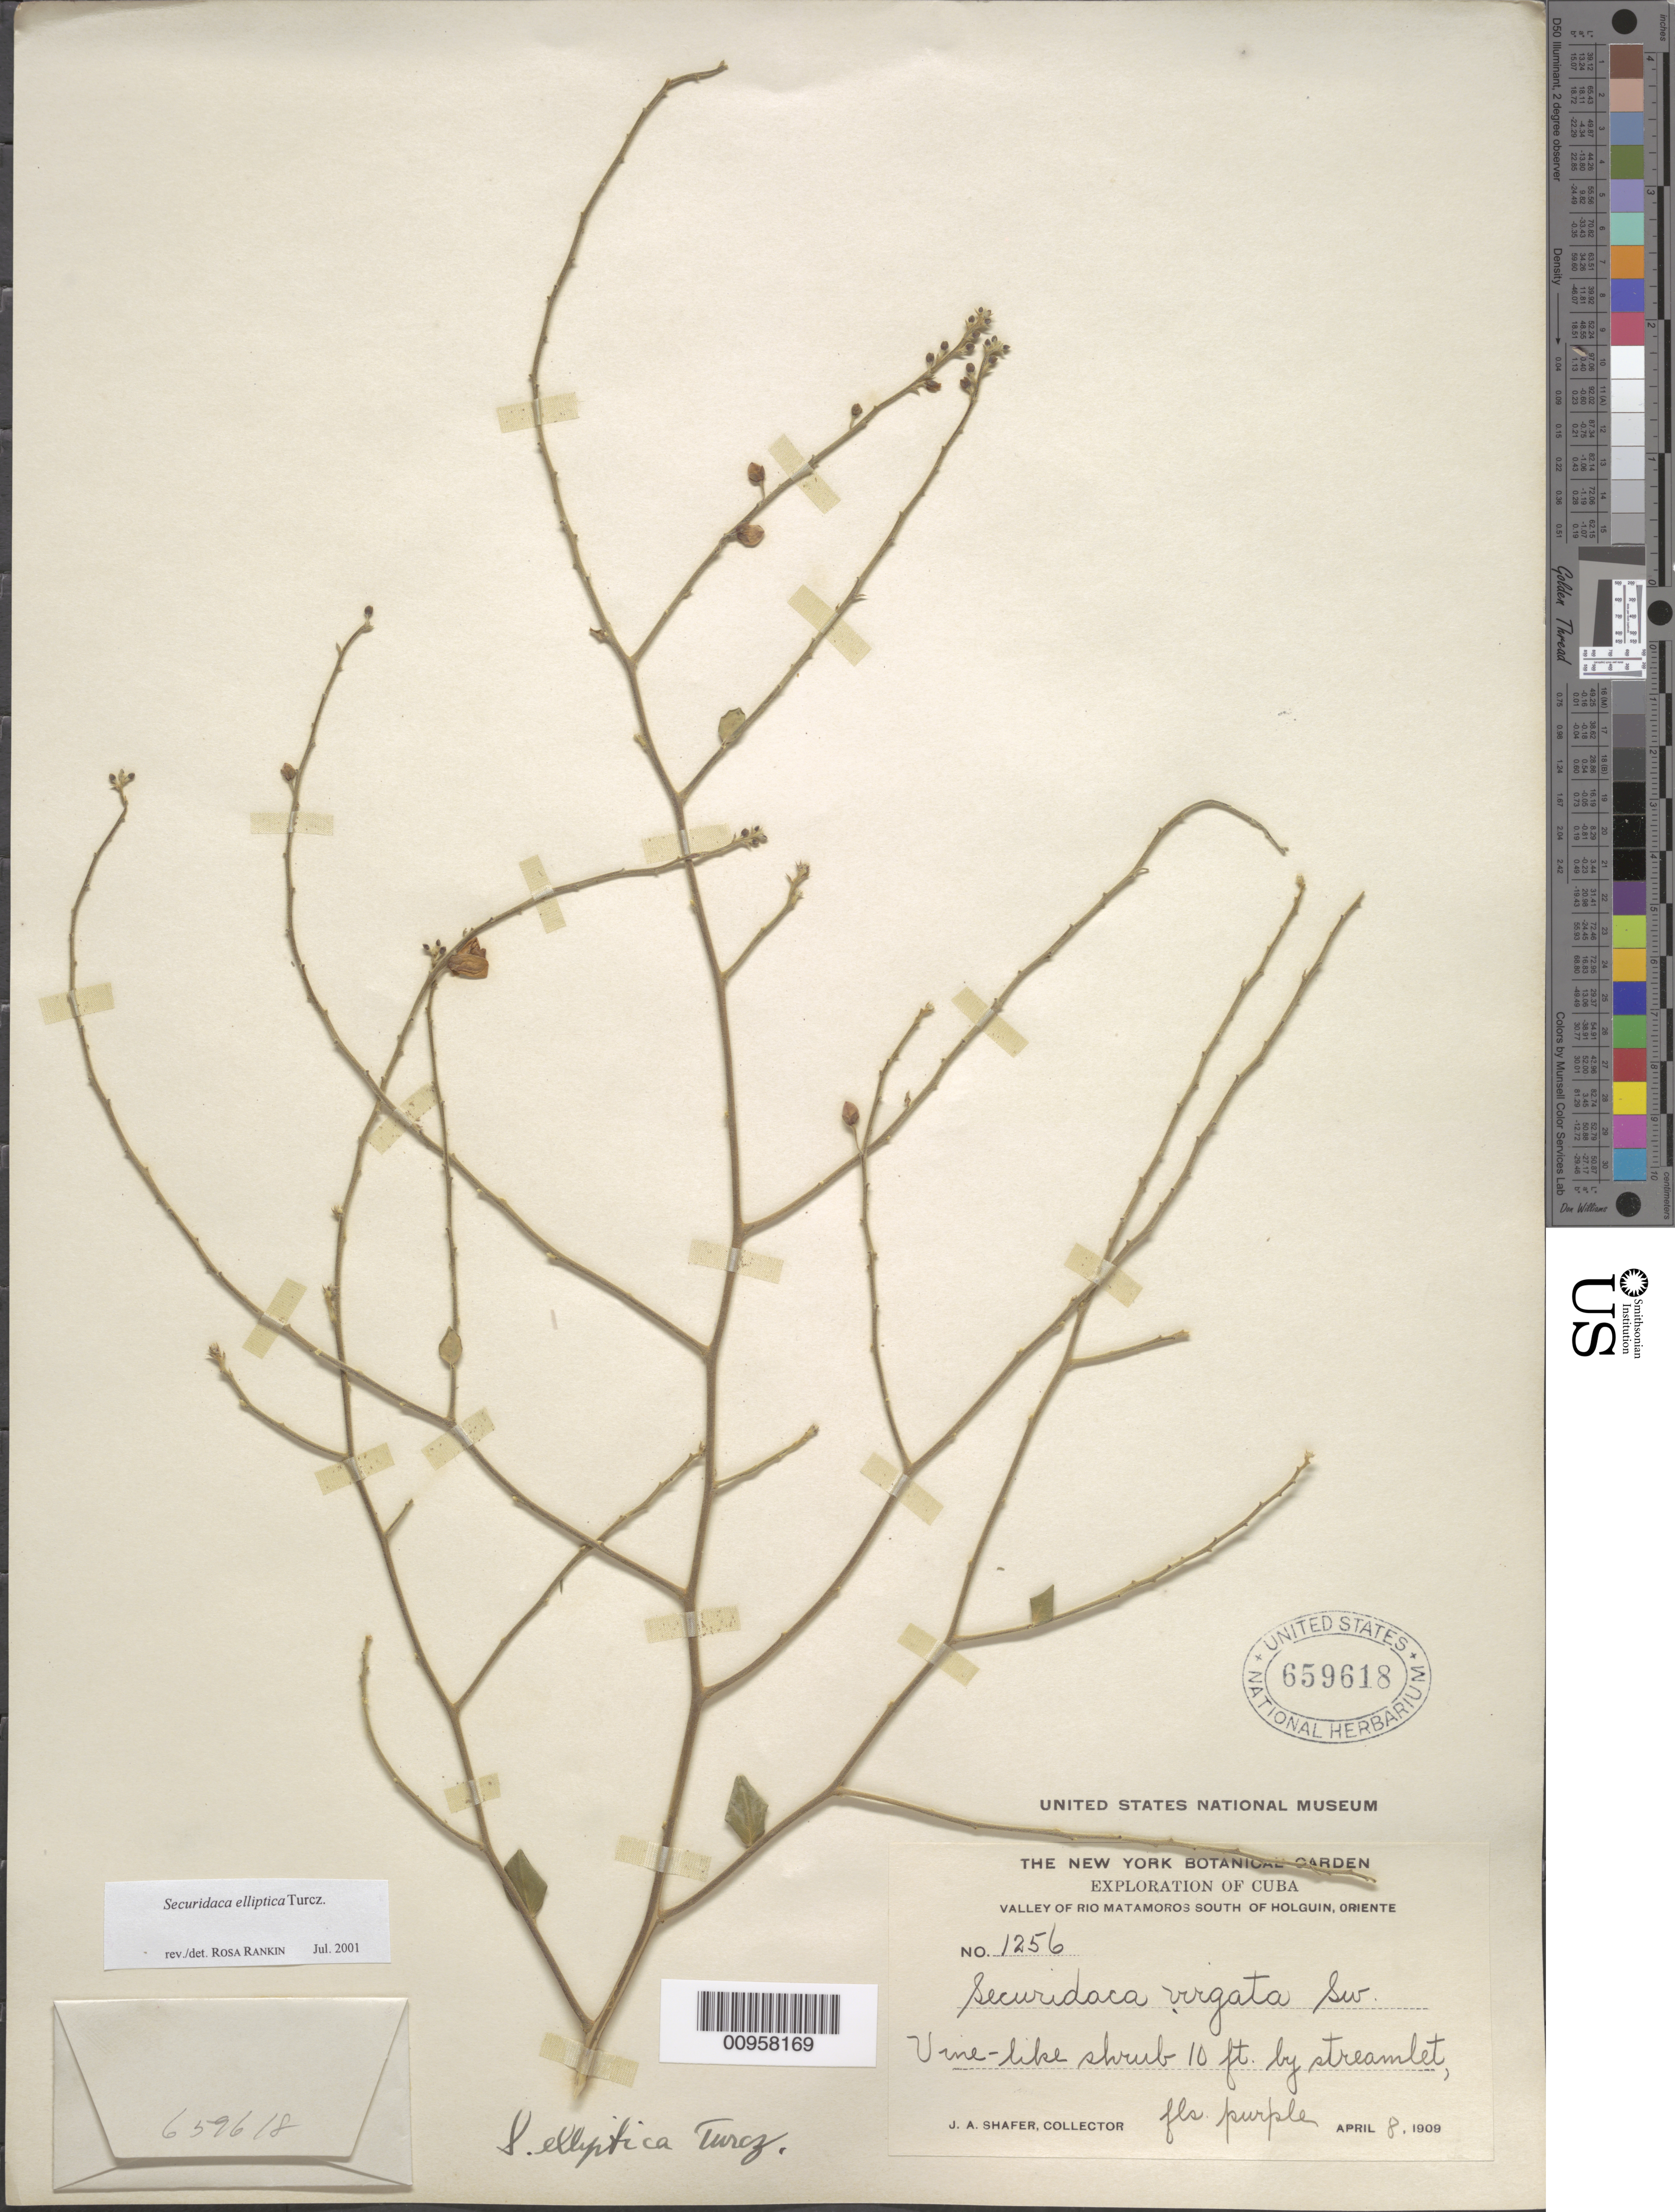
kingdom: Plantae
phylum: Tracheophyta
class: Magnoliopsida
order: Fabales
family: Polygalaceae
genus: Securidaca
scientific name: Securidaca elliptica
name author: Turcz.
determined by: Rankin Rodriguez, Rosa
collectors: J. A. Shafer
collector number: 1256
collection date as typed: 08 Apr 1909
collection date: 1909-04-08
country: Cuba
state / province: Holguín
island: Cuba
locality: Valley of Rio Matamoros, S of Holguin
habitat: By streamlet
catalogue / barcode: US 659618